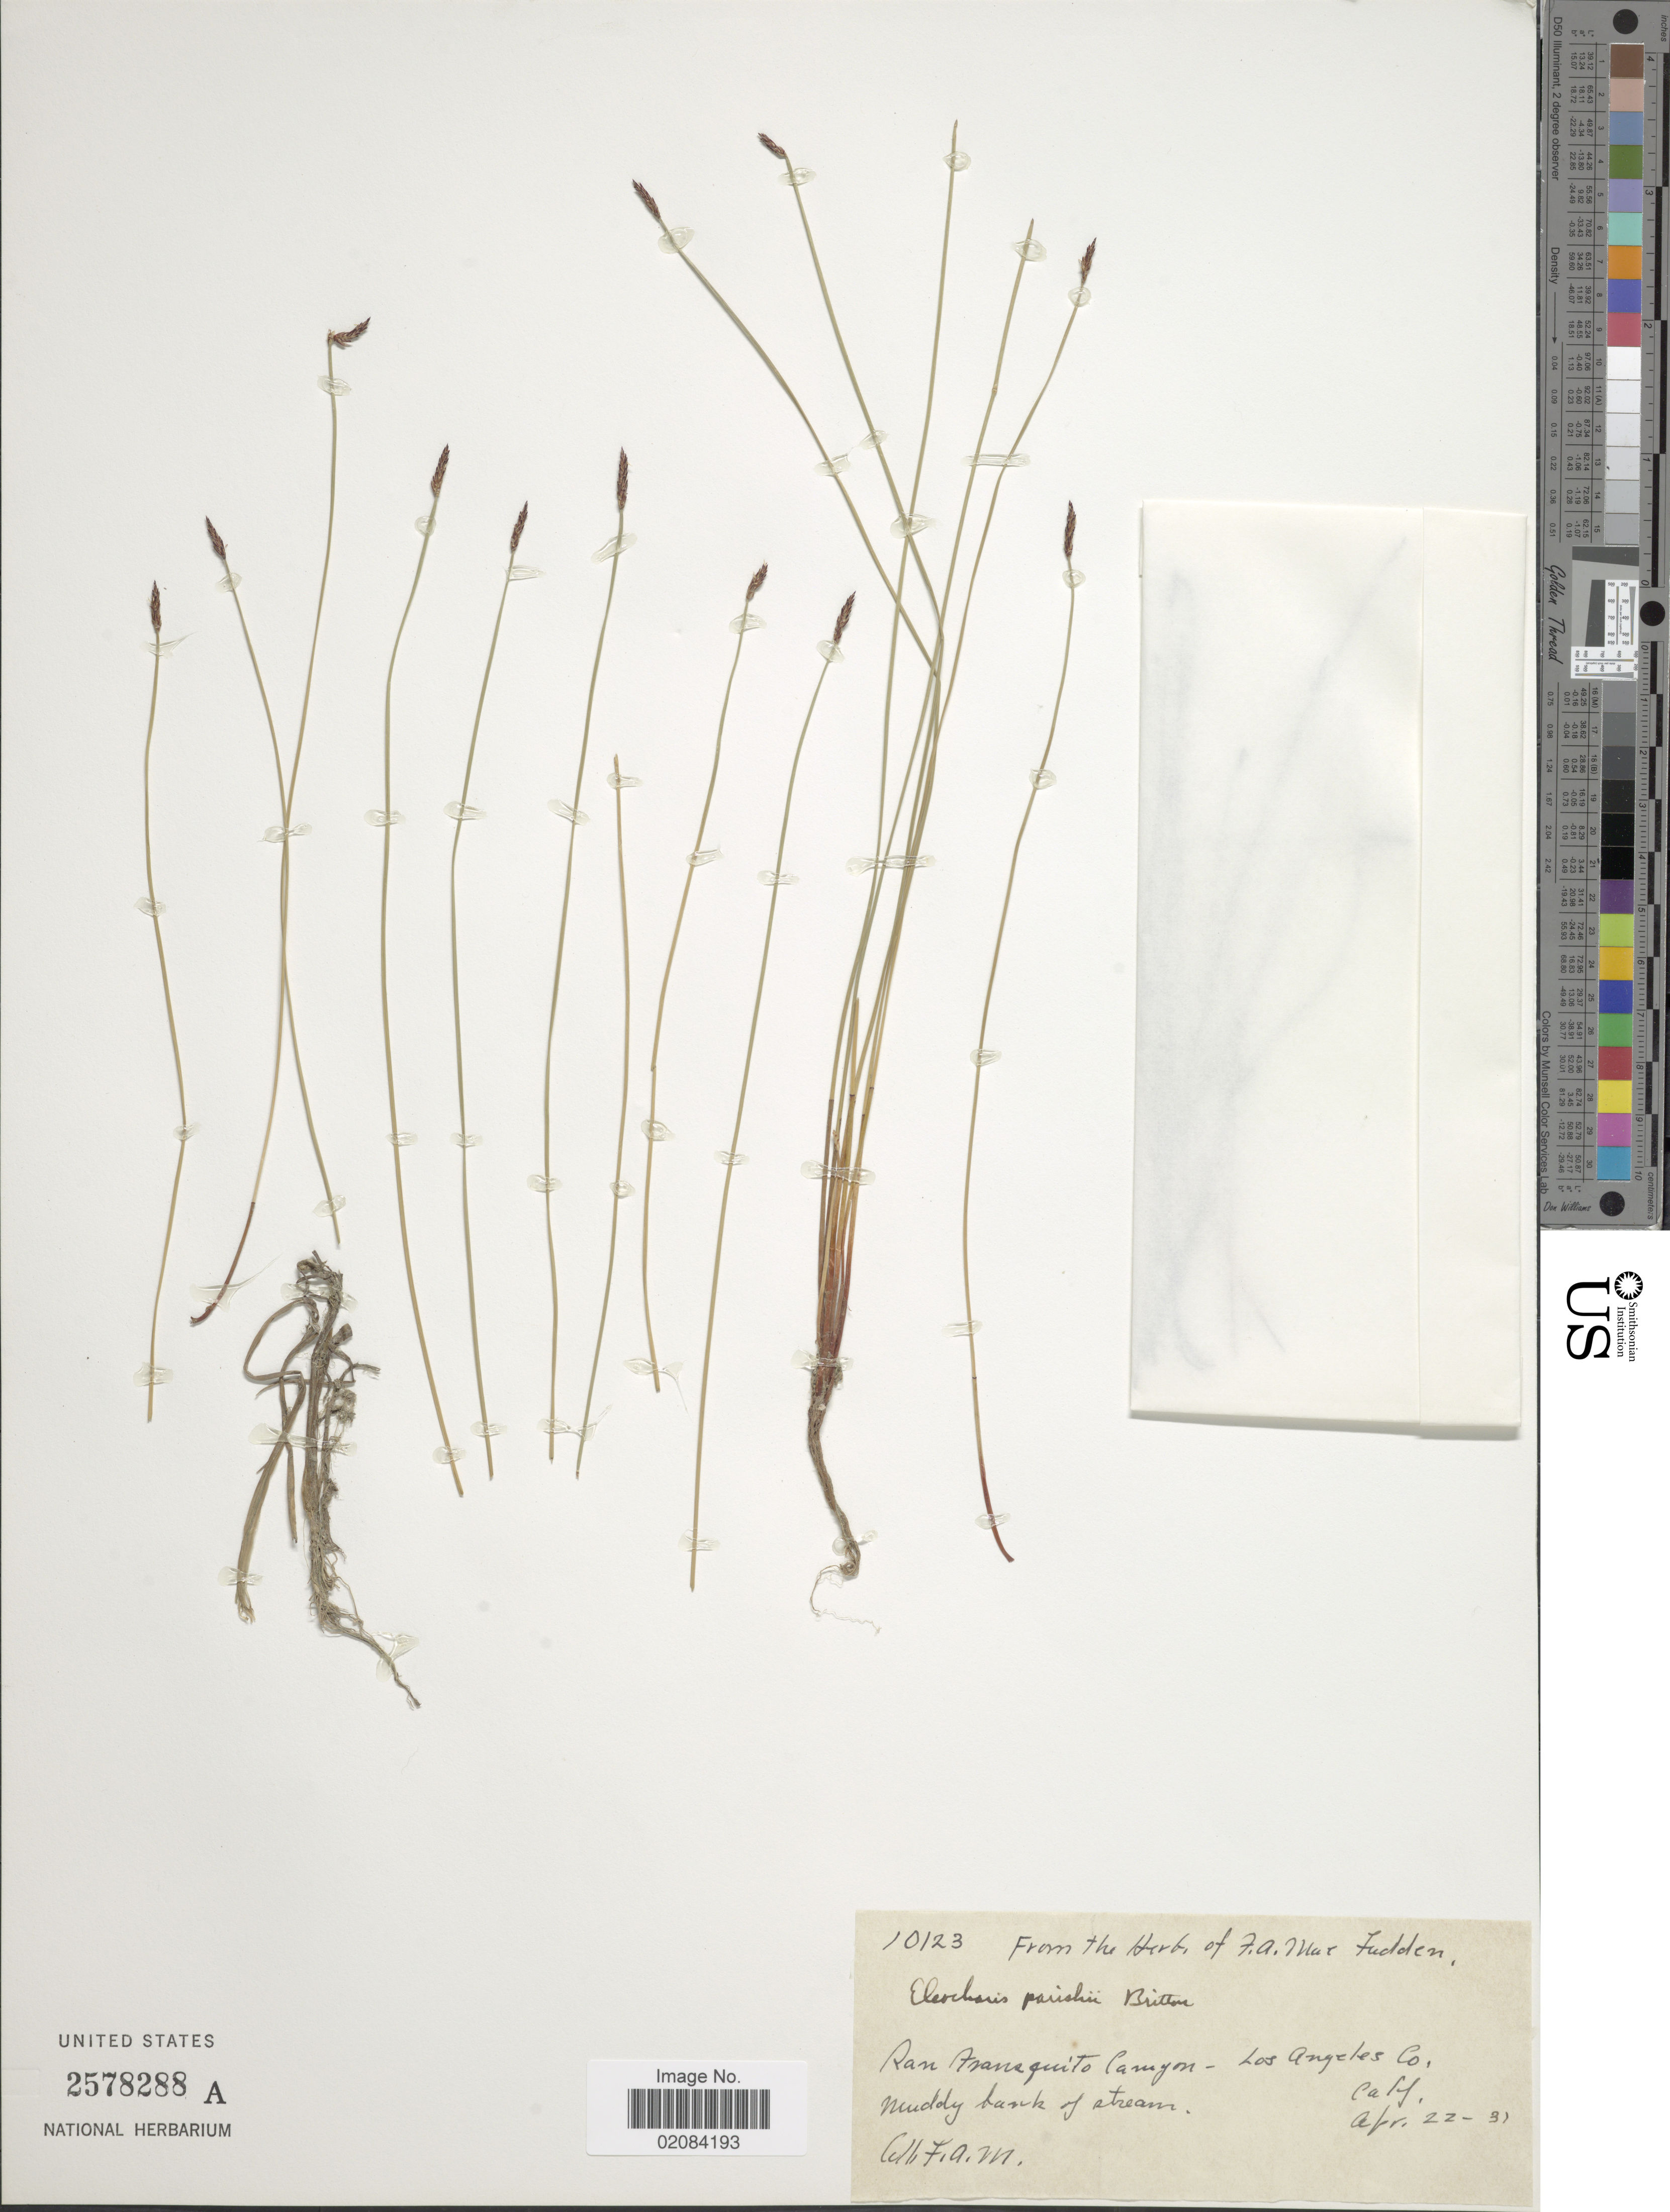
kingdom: Plantae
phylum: Tracheophyta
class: Liliopsida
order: Poales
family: Cyperaceae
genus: Eleocharis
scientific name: Eleocharis parishii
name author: Britton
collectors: F. MacFadden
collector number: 10123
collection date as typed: Transcribed d/m/y: 22/4/31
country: United States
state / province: California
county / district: Los Angeles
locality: San Fransquito Canyon - Los Angeles Co.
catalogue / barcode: US 2578288A